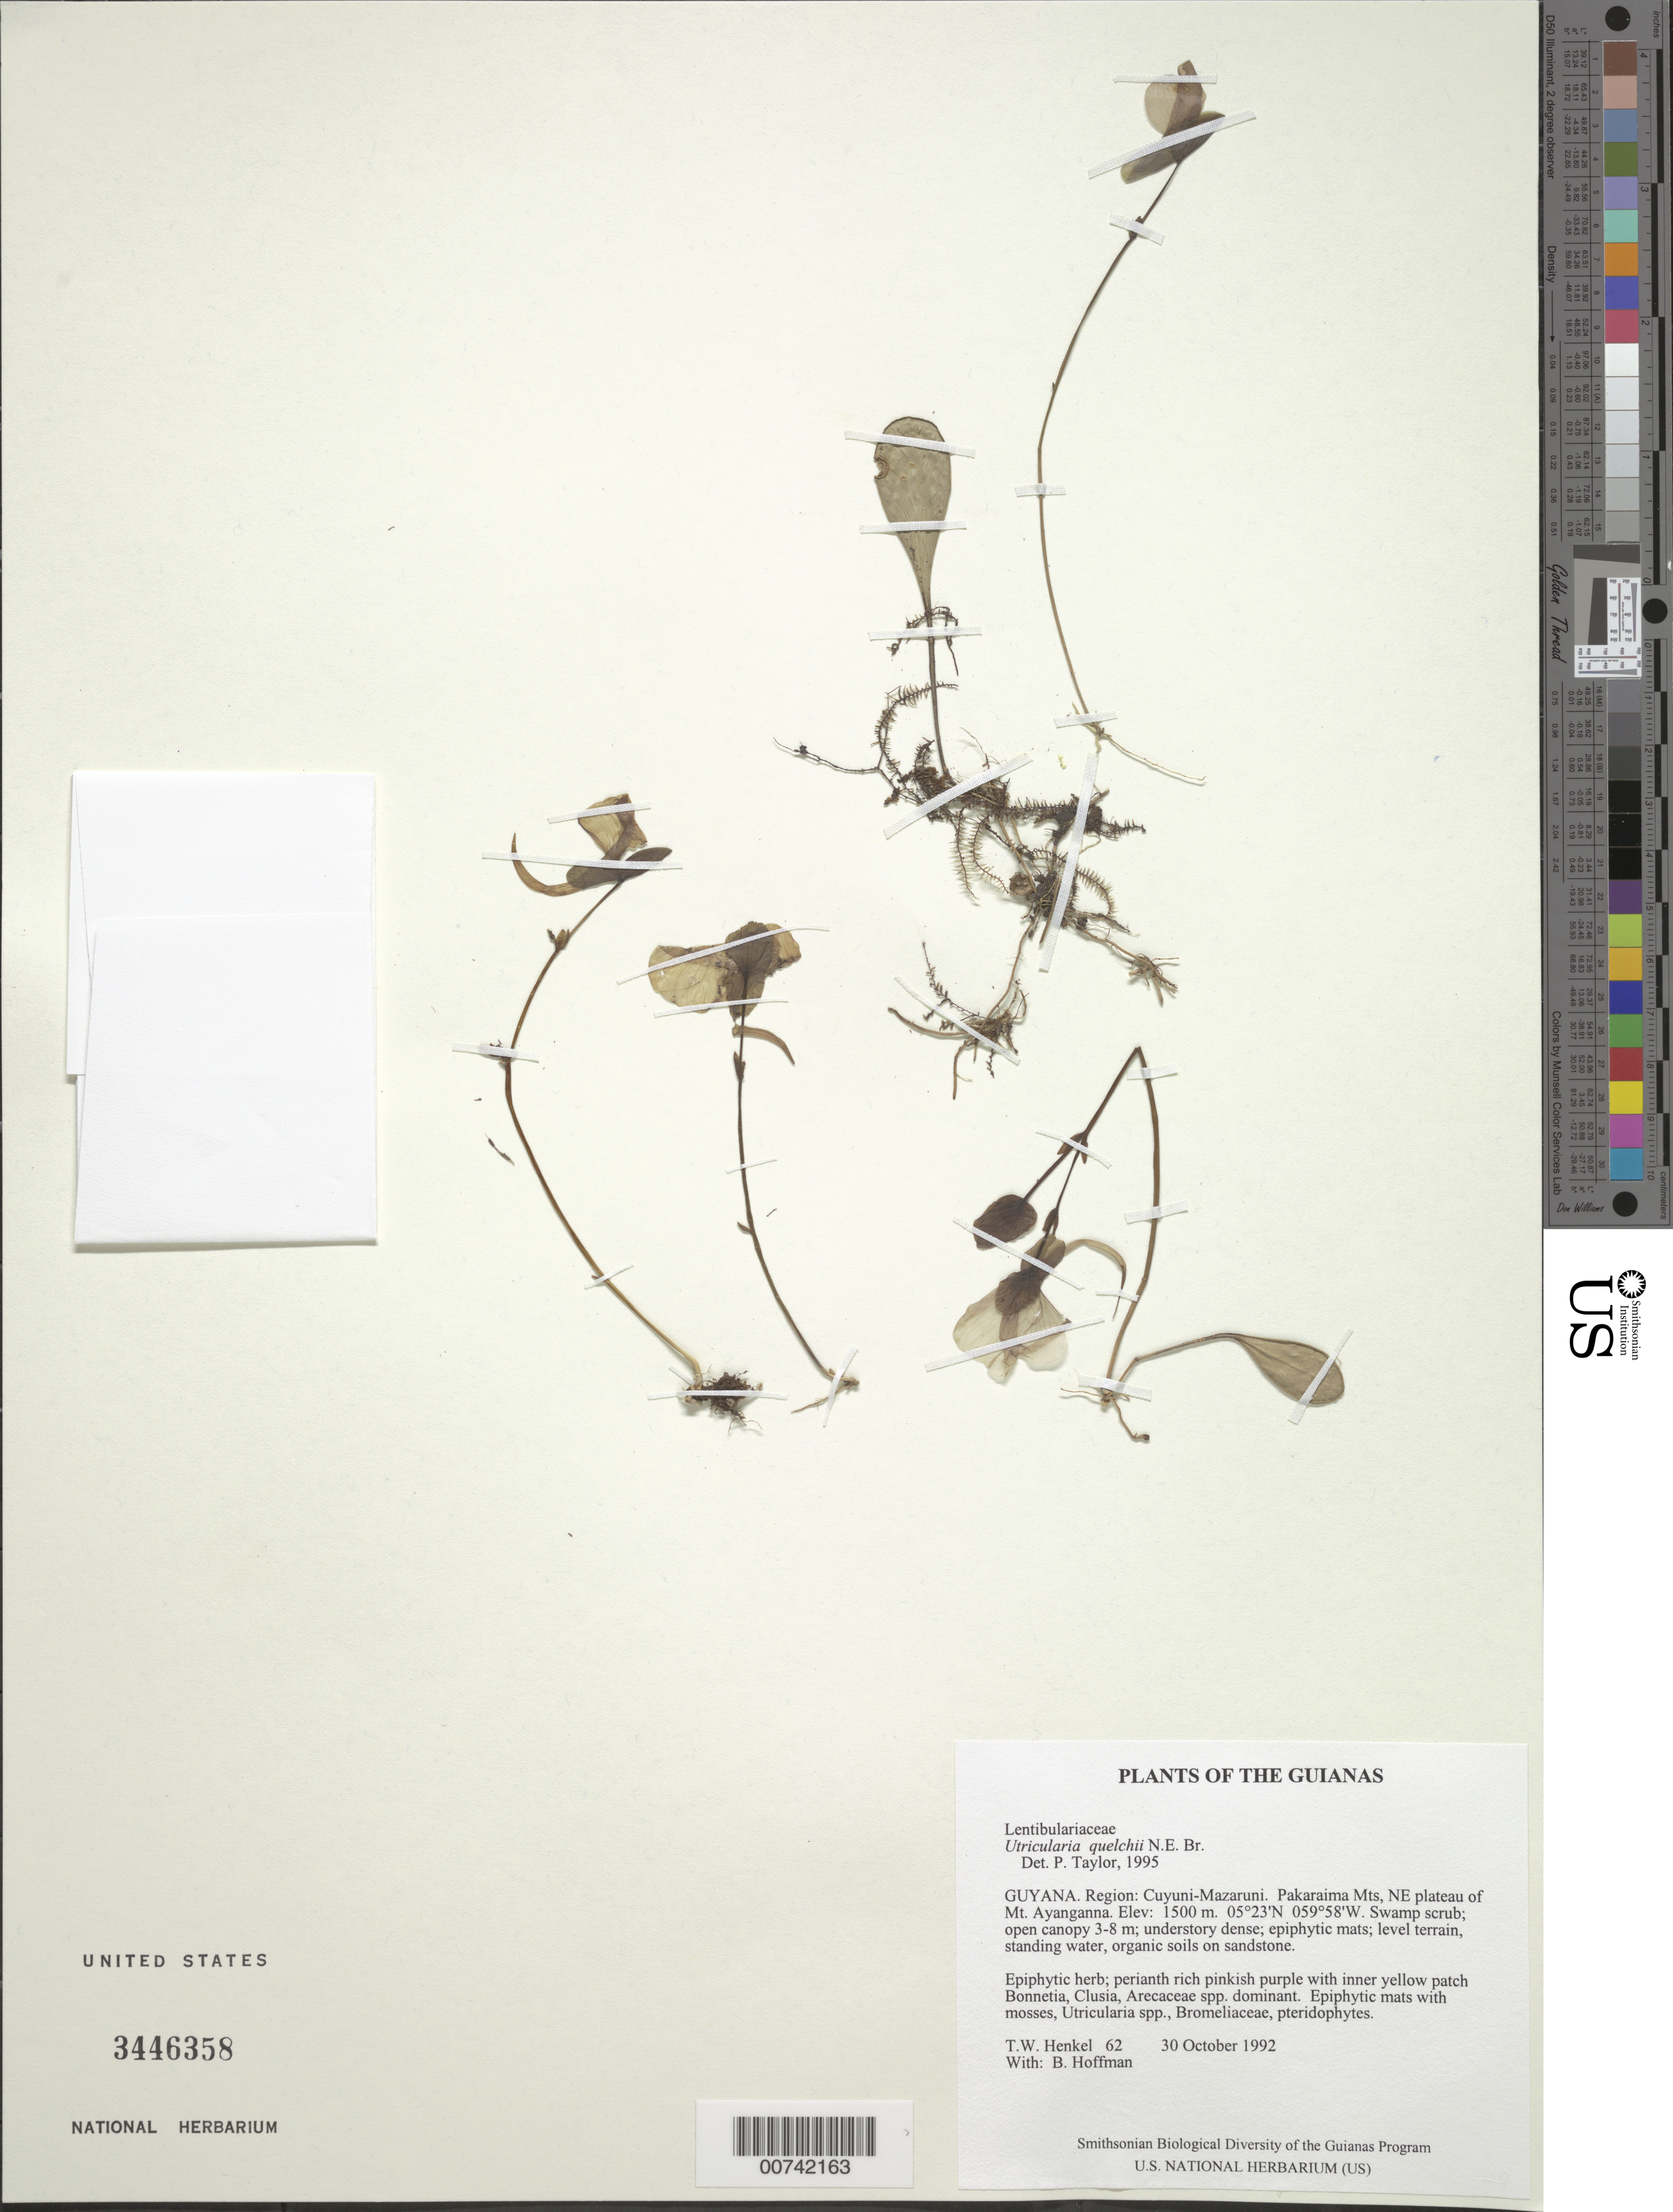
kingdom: Plantae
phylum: Tracheophyta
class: Magnoliopsida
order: Lamiales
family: Lentibulariaceae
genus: Utricularia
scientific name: Utricularia quelchii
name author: N.E. Br.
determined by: Taylor, P.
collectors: T. Henkel & B. Hoffman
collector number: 62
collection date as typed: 30 October 1992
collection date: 1992-10-30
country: Guyana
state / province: Cuyuni-Mazaruni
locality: Pakaraima Mts, NE plateau of Mt. Ayanganna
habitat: Swamp scrub; open canopy 3-8 m; understory dense; epiphytic mats; level terrain, standing water, organic soils on sandstone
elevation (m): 1500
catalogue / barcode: US 3446358